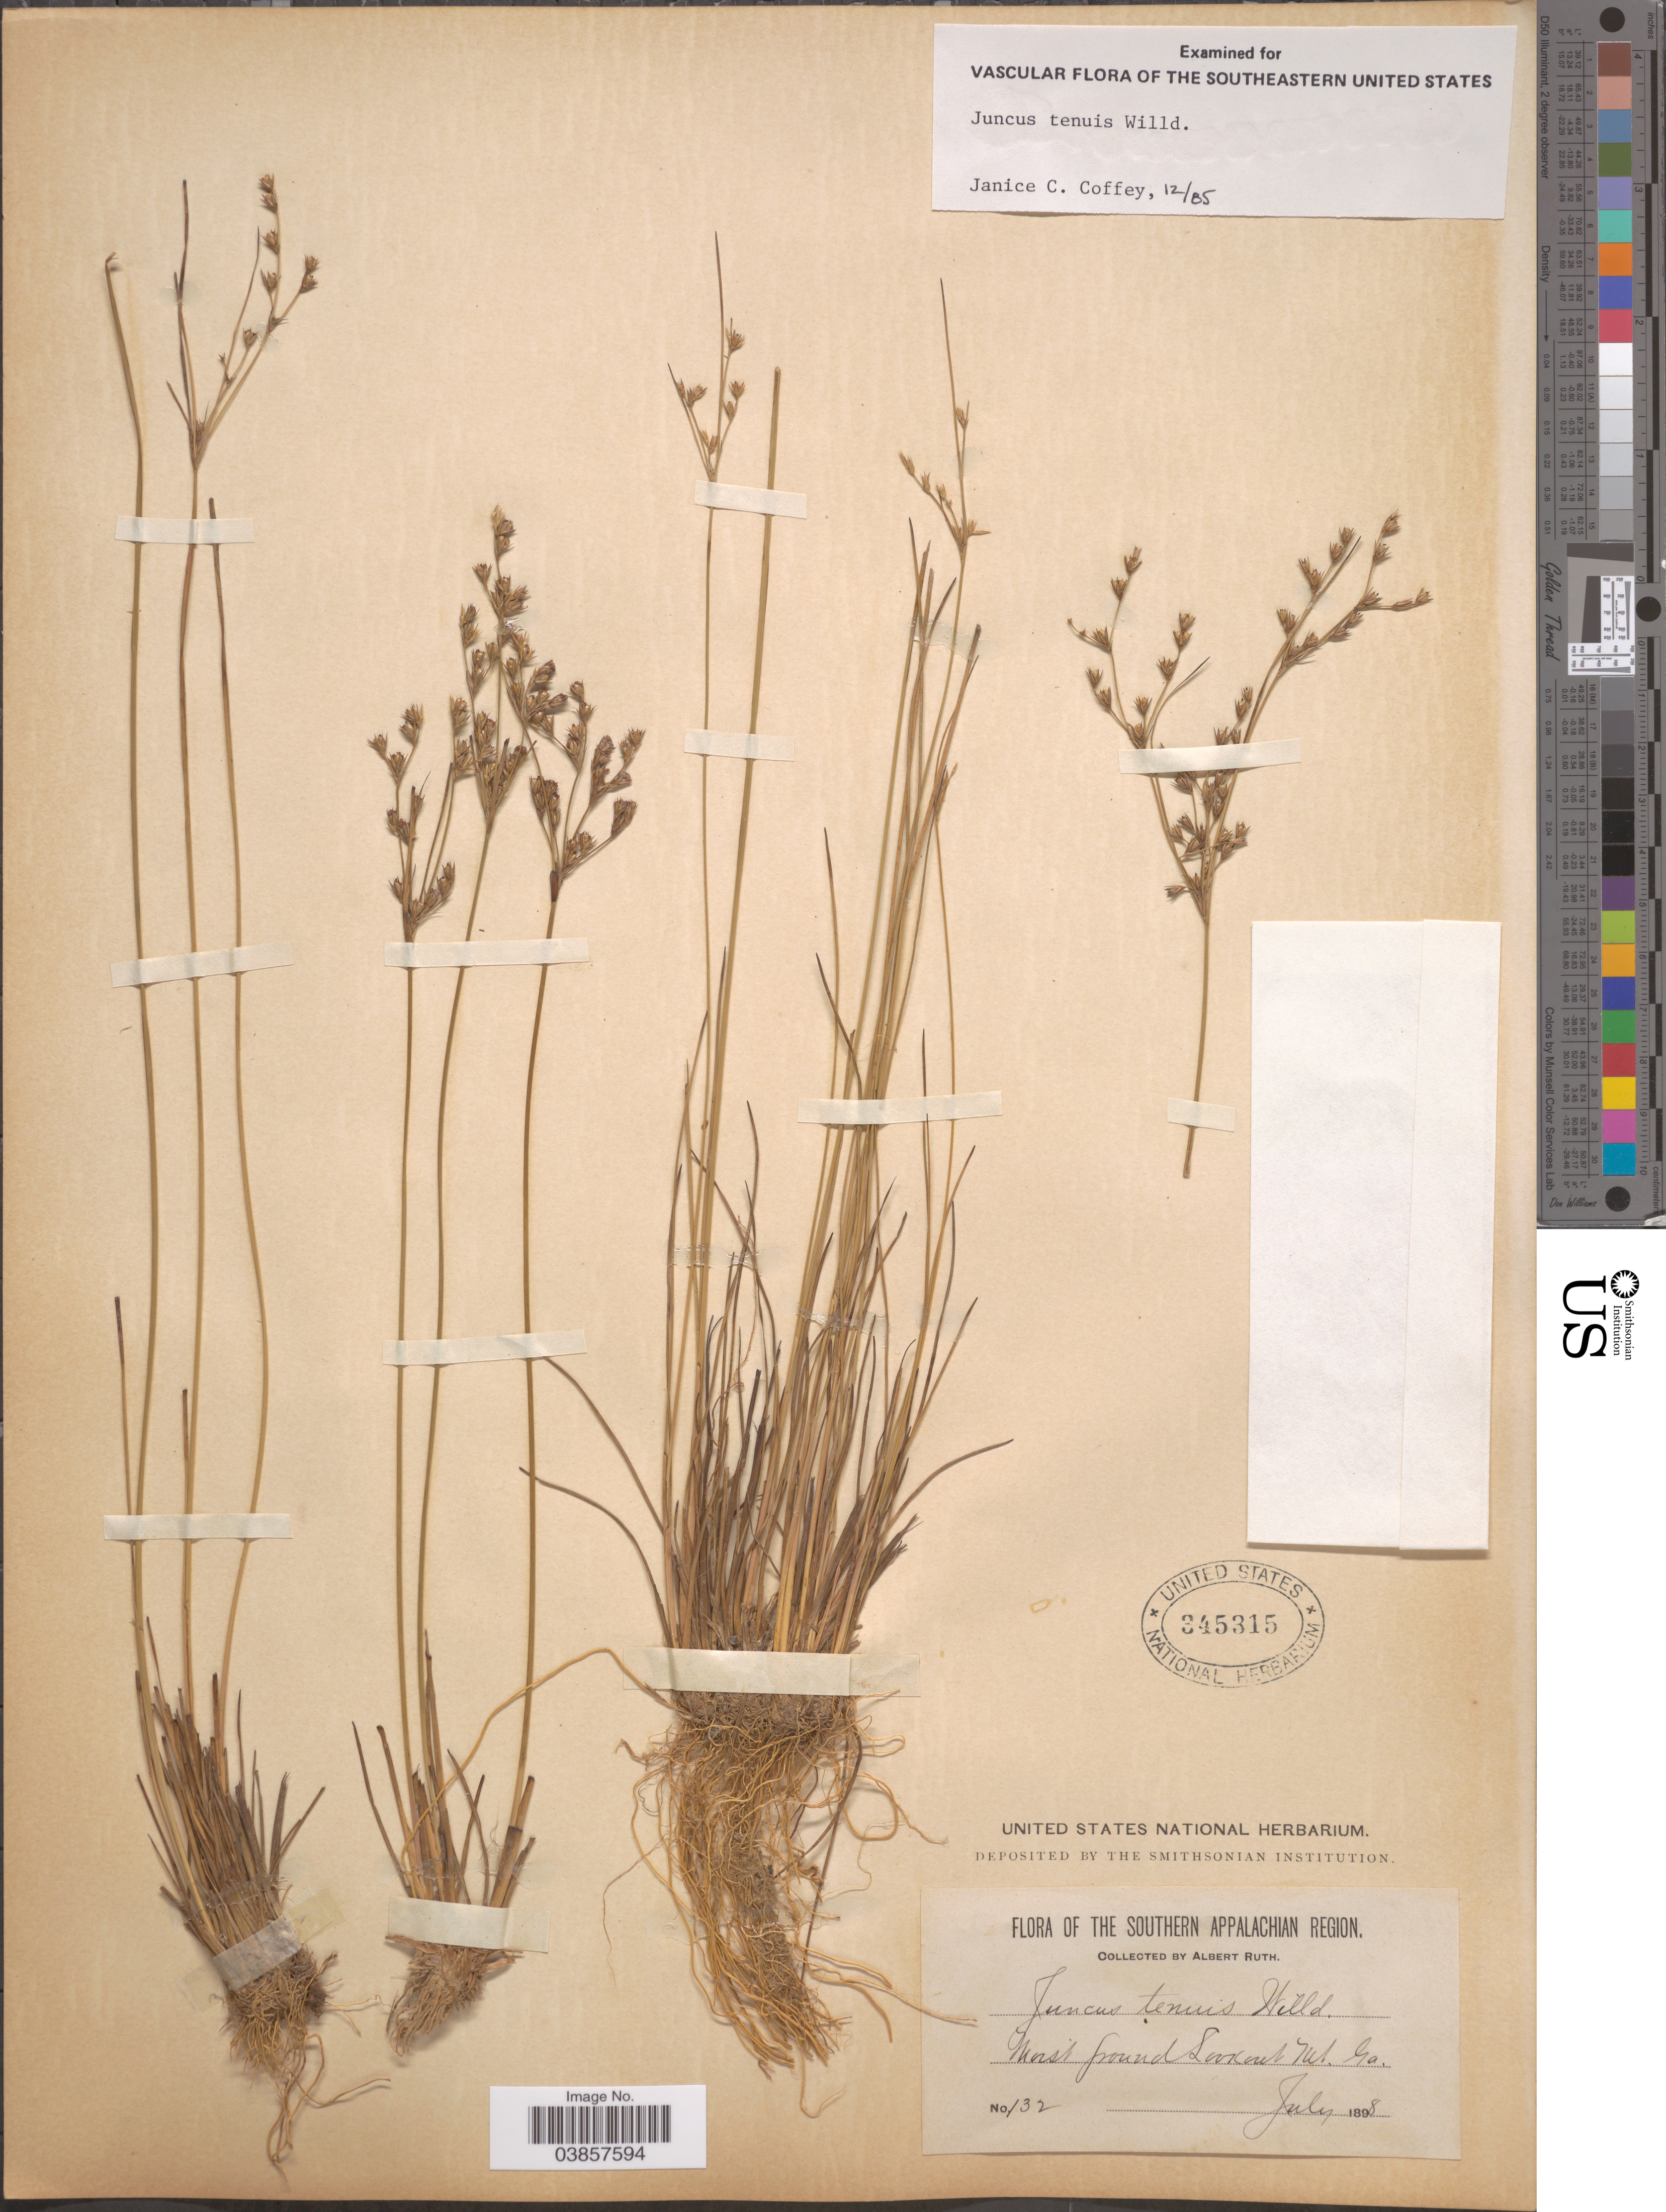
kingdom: Plantae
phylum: Tracheophyta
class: Liliopsida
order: Poales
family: Juncaceae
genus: Juncus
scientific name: Juncus tenuis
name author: Willd.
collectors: A. Ruth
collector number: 132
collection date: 1898-07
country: United States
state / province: Georgia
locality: The Southern Appalachian Region. Lookout Mt.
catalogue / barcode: US 345315